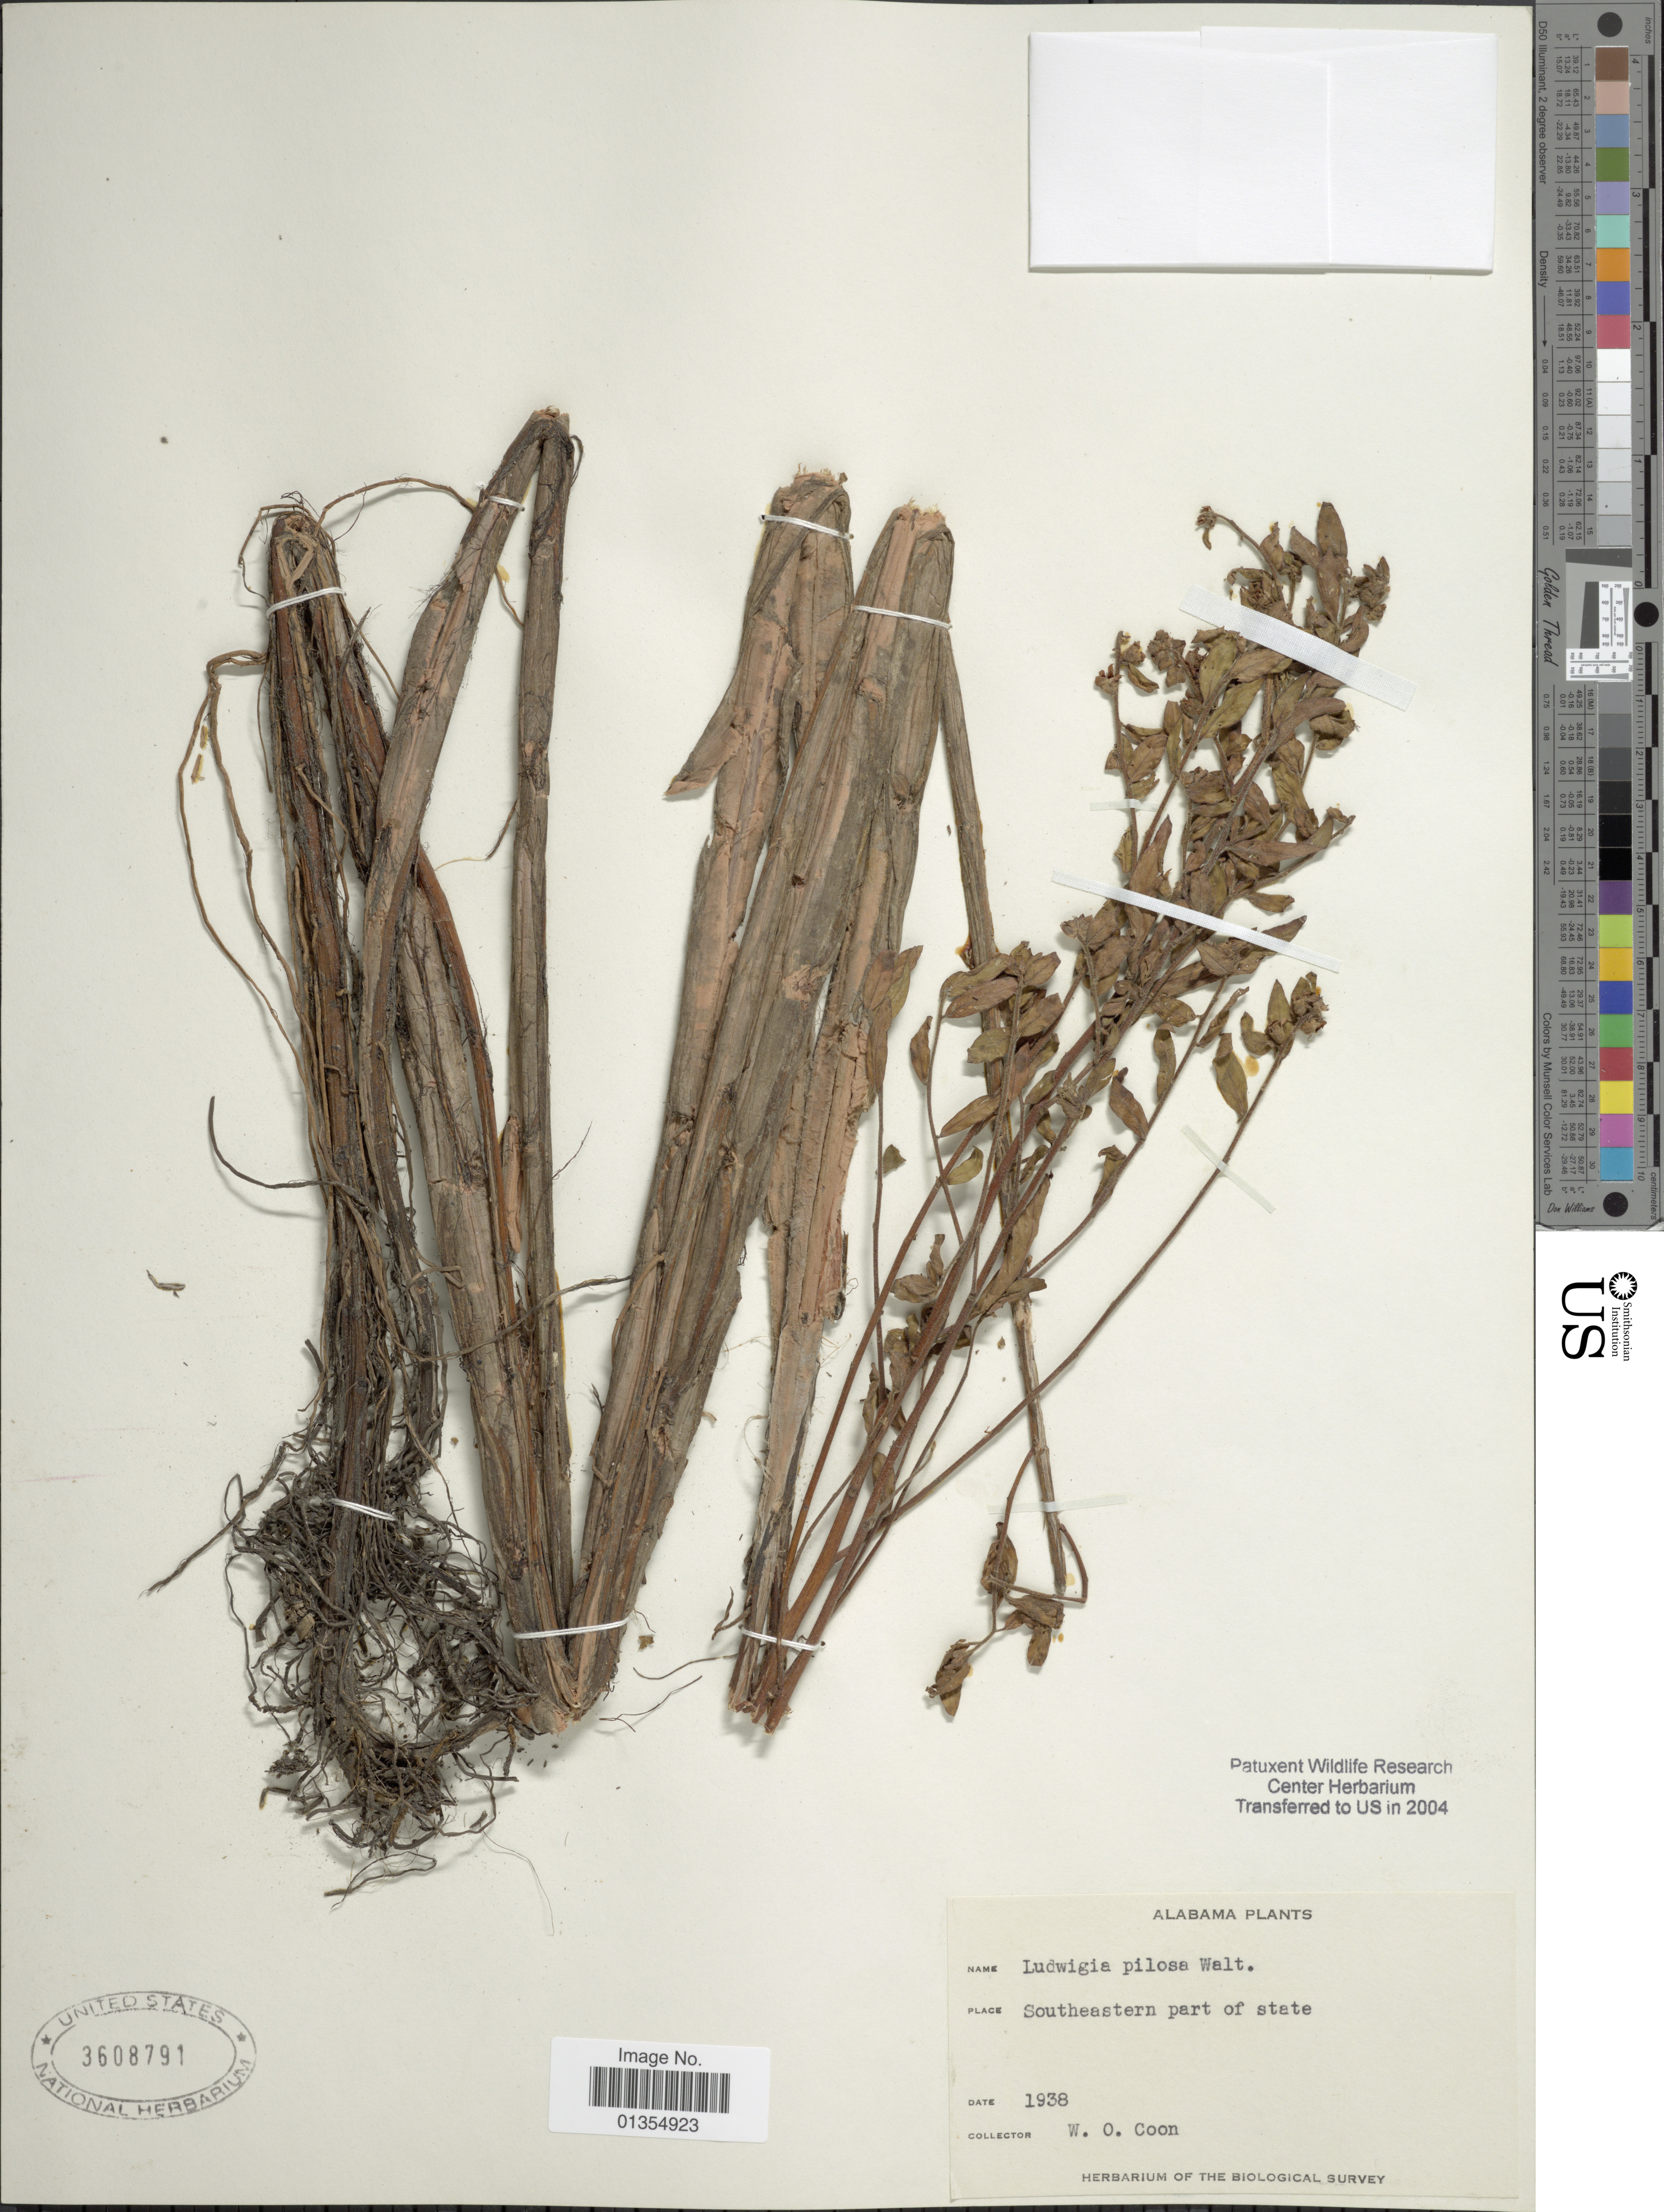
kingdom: Plantae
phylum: Tracheophyta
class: Magnoliopsida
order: Myrtales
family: Onagraceae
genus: Ludwigia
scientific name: Ludwigia pilosa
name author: Walter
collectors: W. Coon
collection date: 1938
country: United States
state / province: Alabama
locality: Southeastern part of state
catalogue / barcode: US 3068791